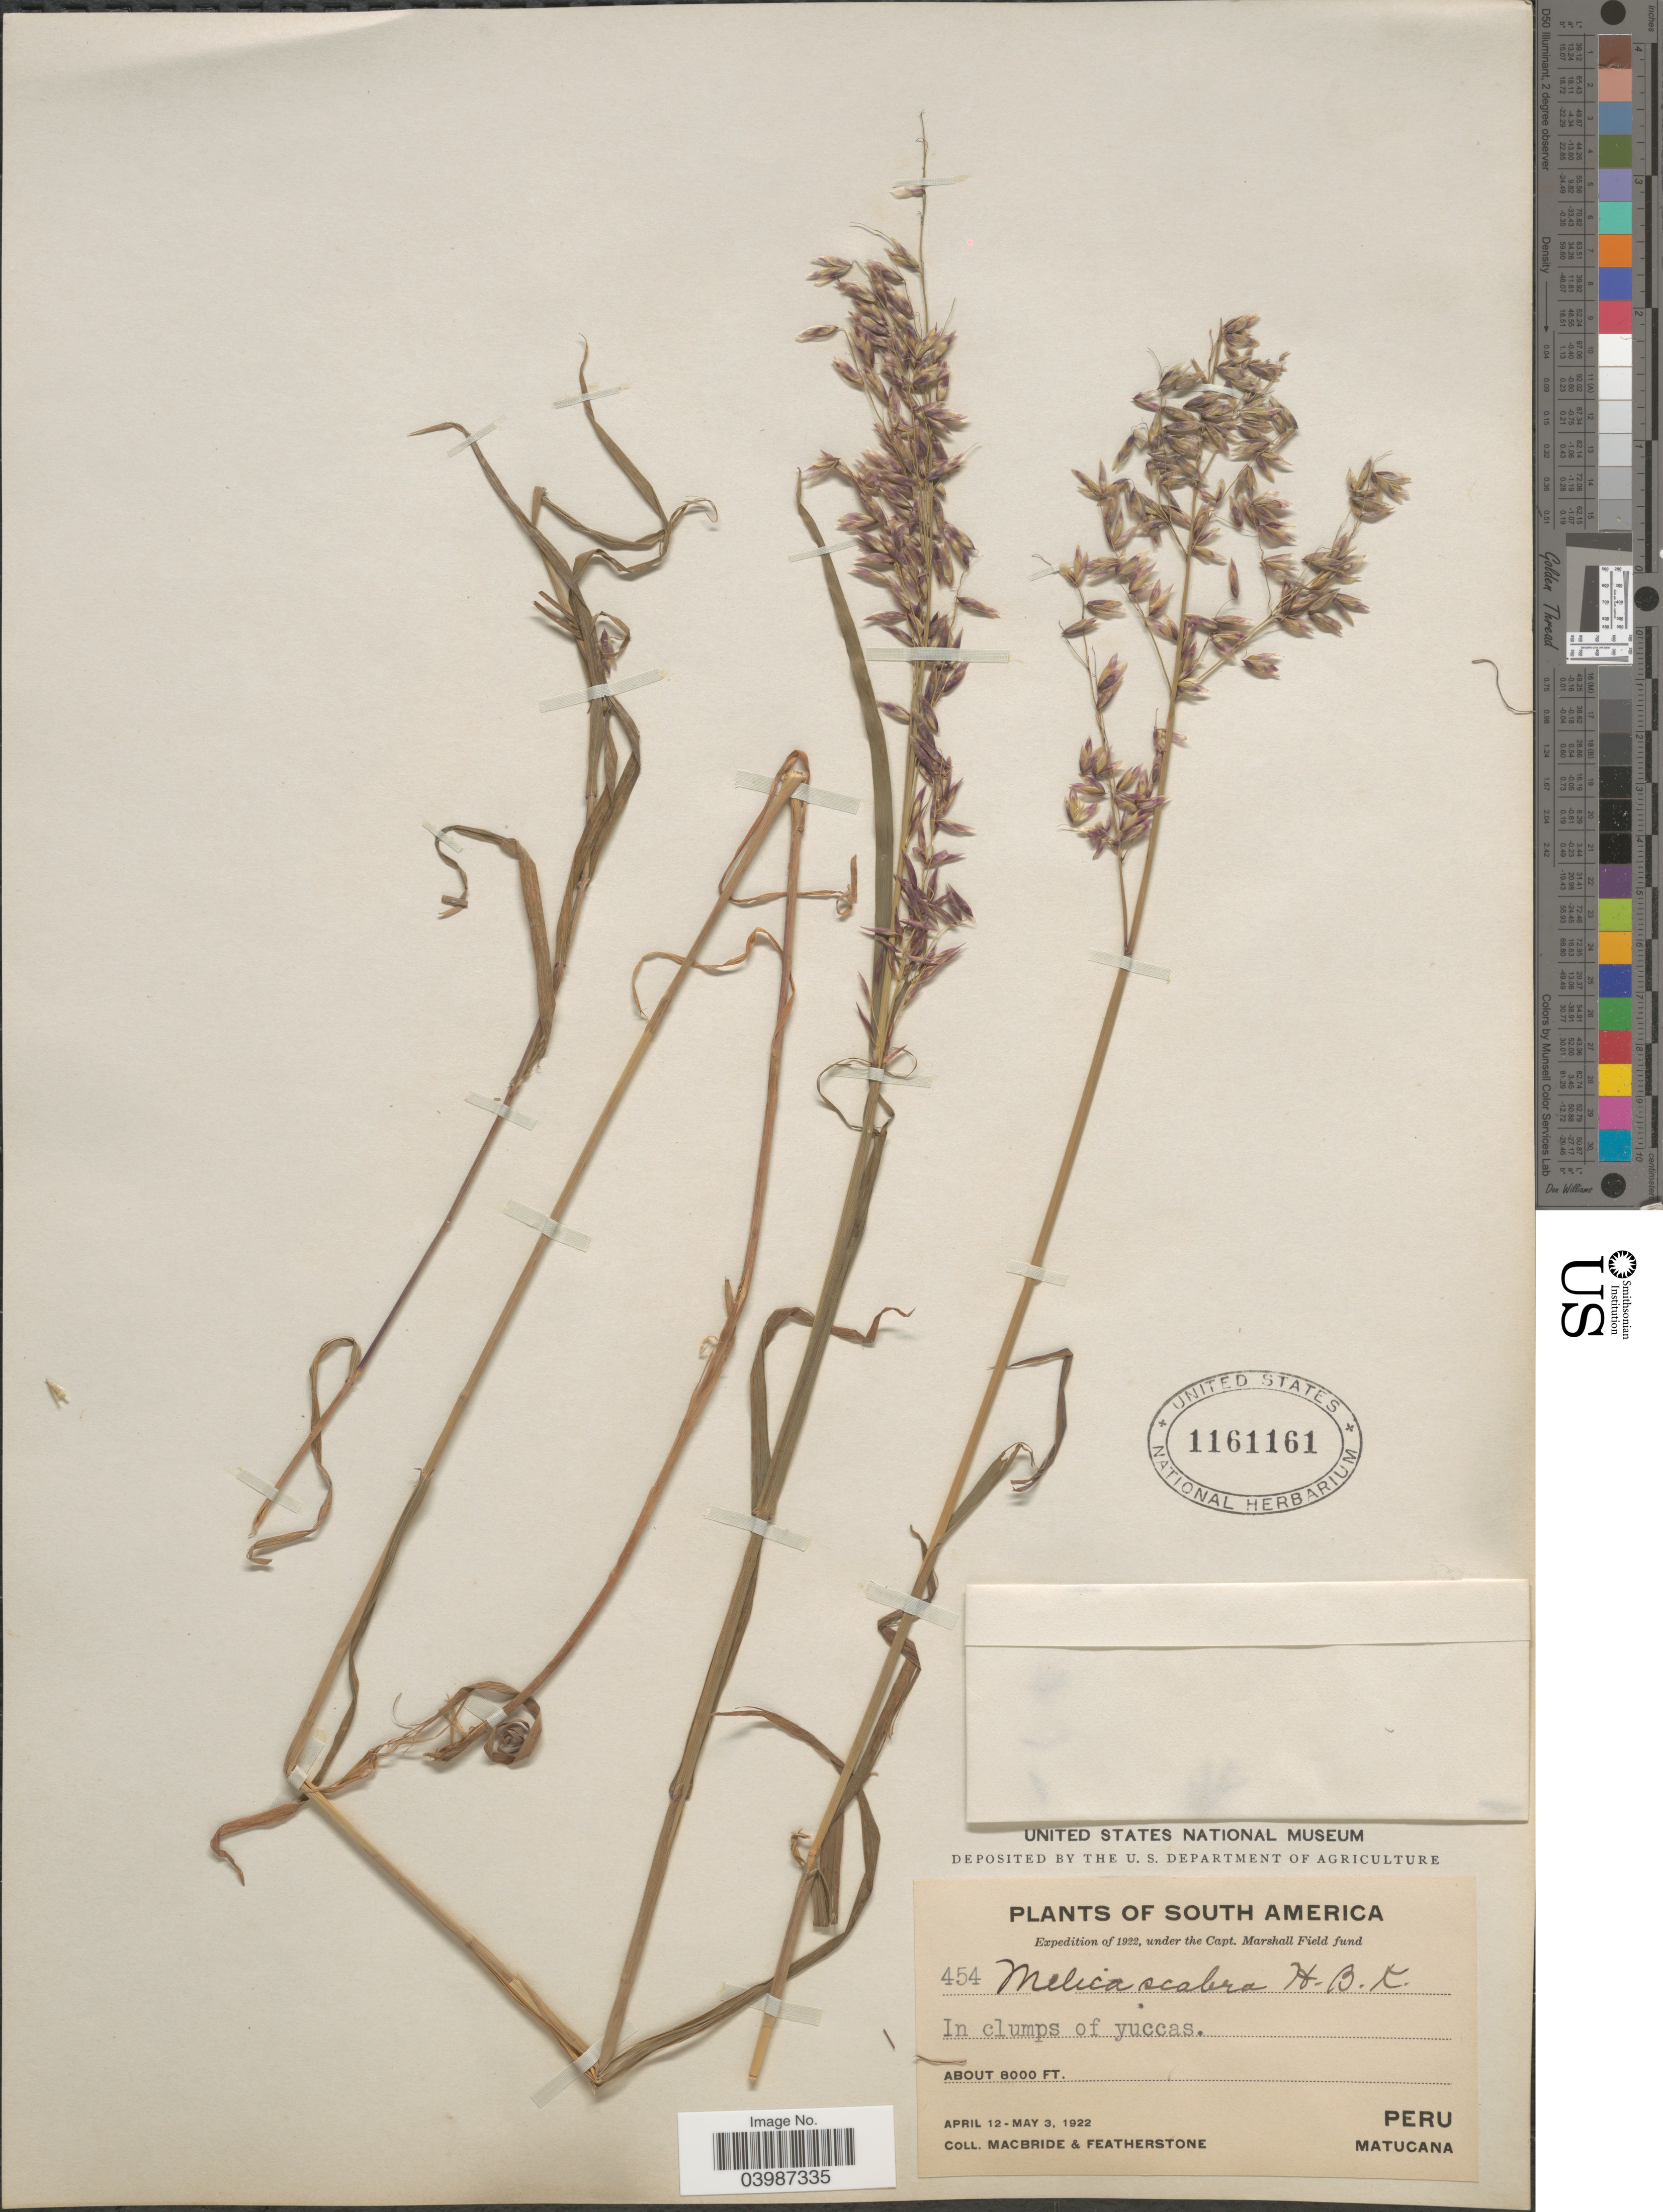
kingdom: Plantae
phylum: Tracheophyta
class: Liliopsida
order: Poales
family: Poaceae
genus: Melica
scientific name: Melica scabra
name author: Kunth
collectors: Macbride, -- & -. Featherstone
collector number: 454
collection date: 1922-04-12/1922-05-03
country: Peru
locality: In clumps of yuccas. Matucana.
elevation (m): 2438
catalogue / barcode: US 1161161